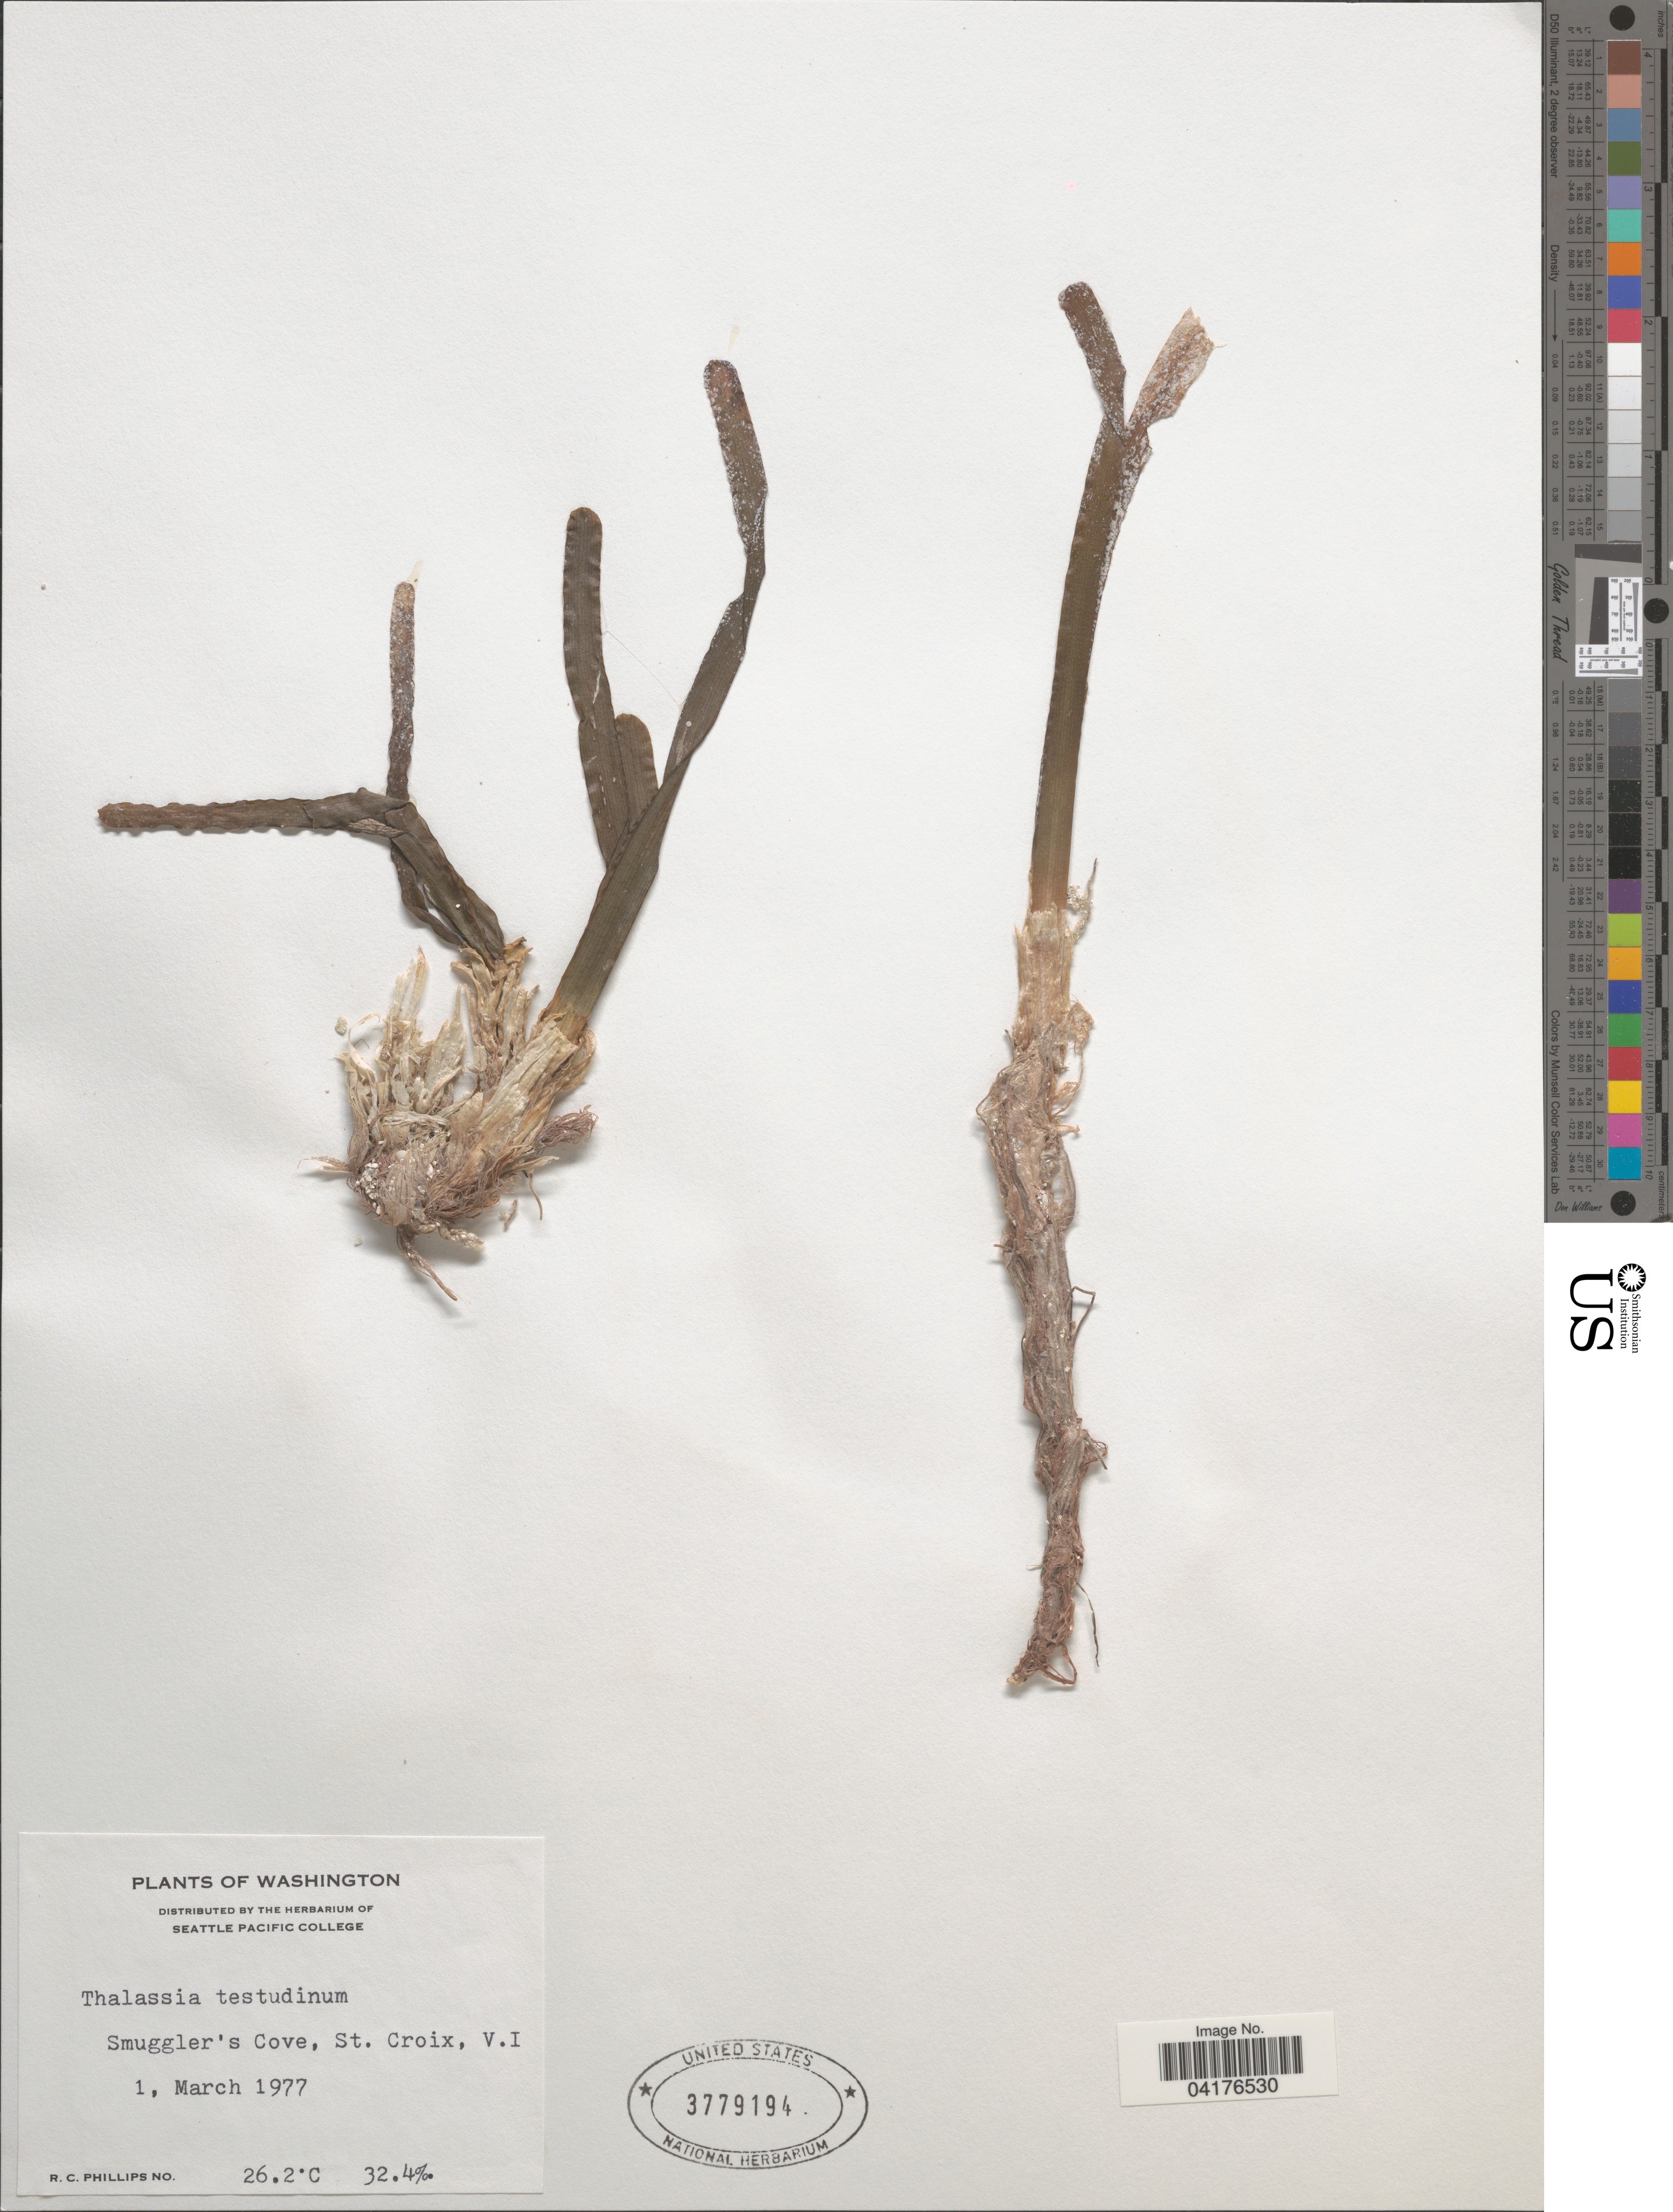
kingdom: Plantae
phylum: Tracheophyta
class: Liliopsida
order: Alismatales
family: Hydrocharitaceae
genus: Thalassia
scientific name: Thalassia testudinum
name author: Banks & Sol. ex K.D. Koenig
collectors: R. C. Phillips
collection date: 1977-03-01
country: U.S. Virgin Islands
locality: Smuggler's Cove, St. Croix, V.I.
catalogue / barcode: US 3779194